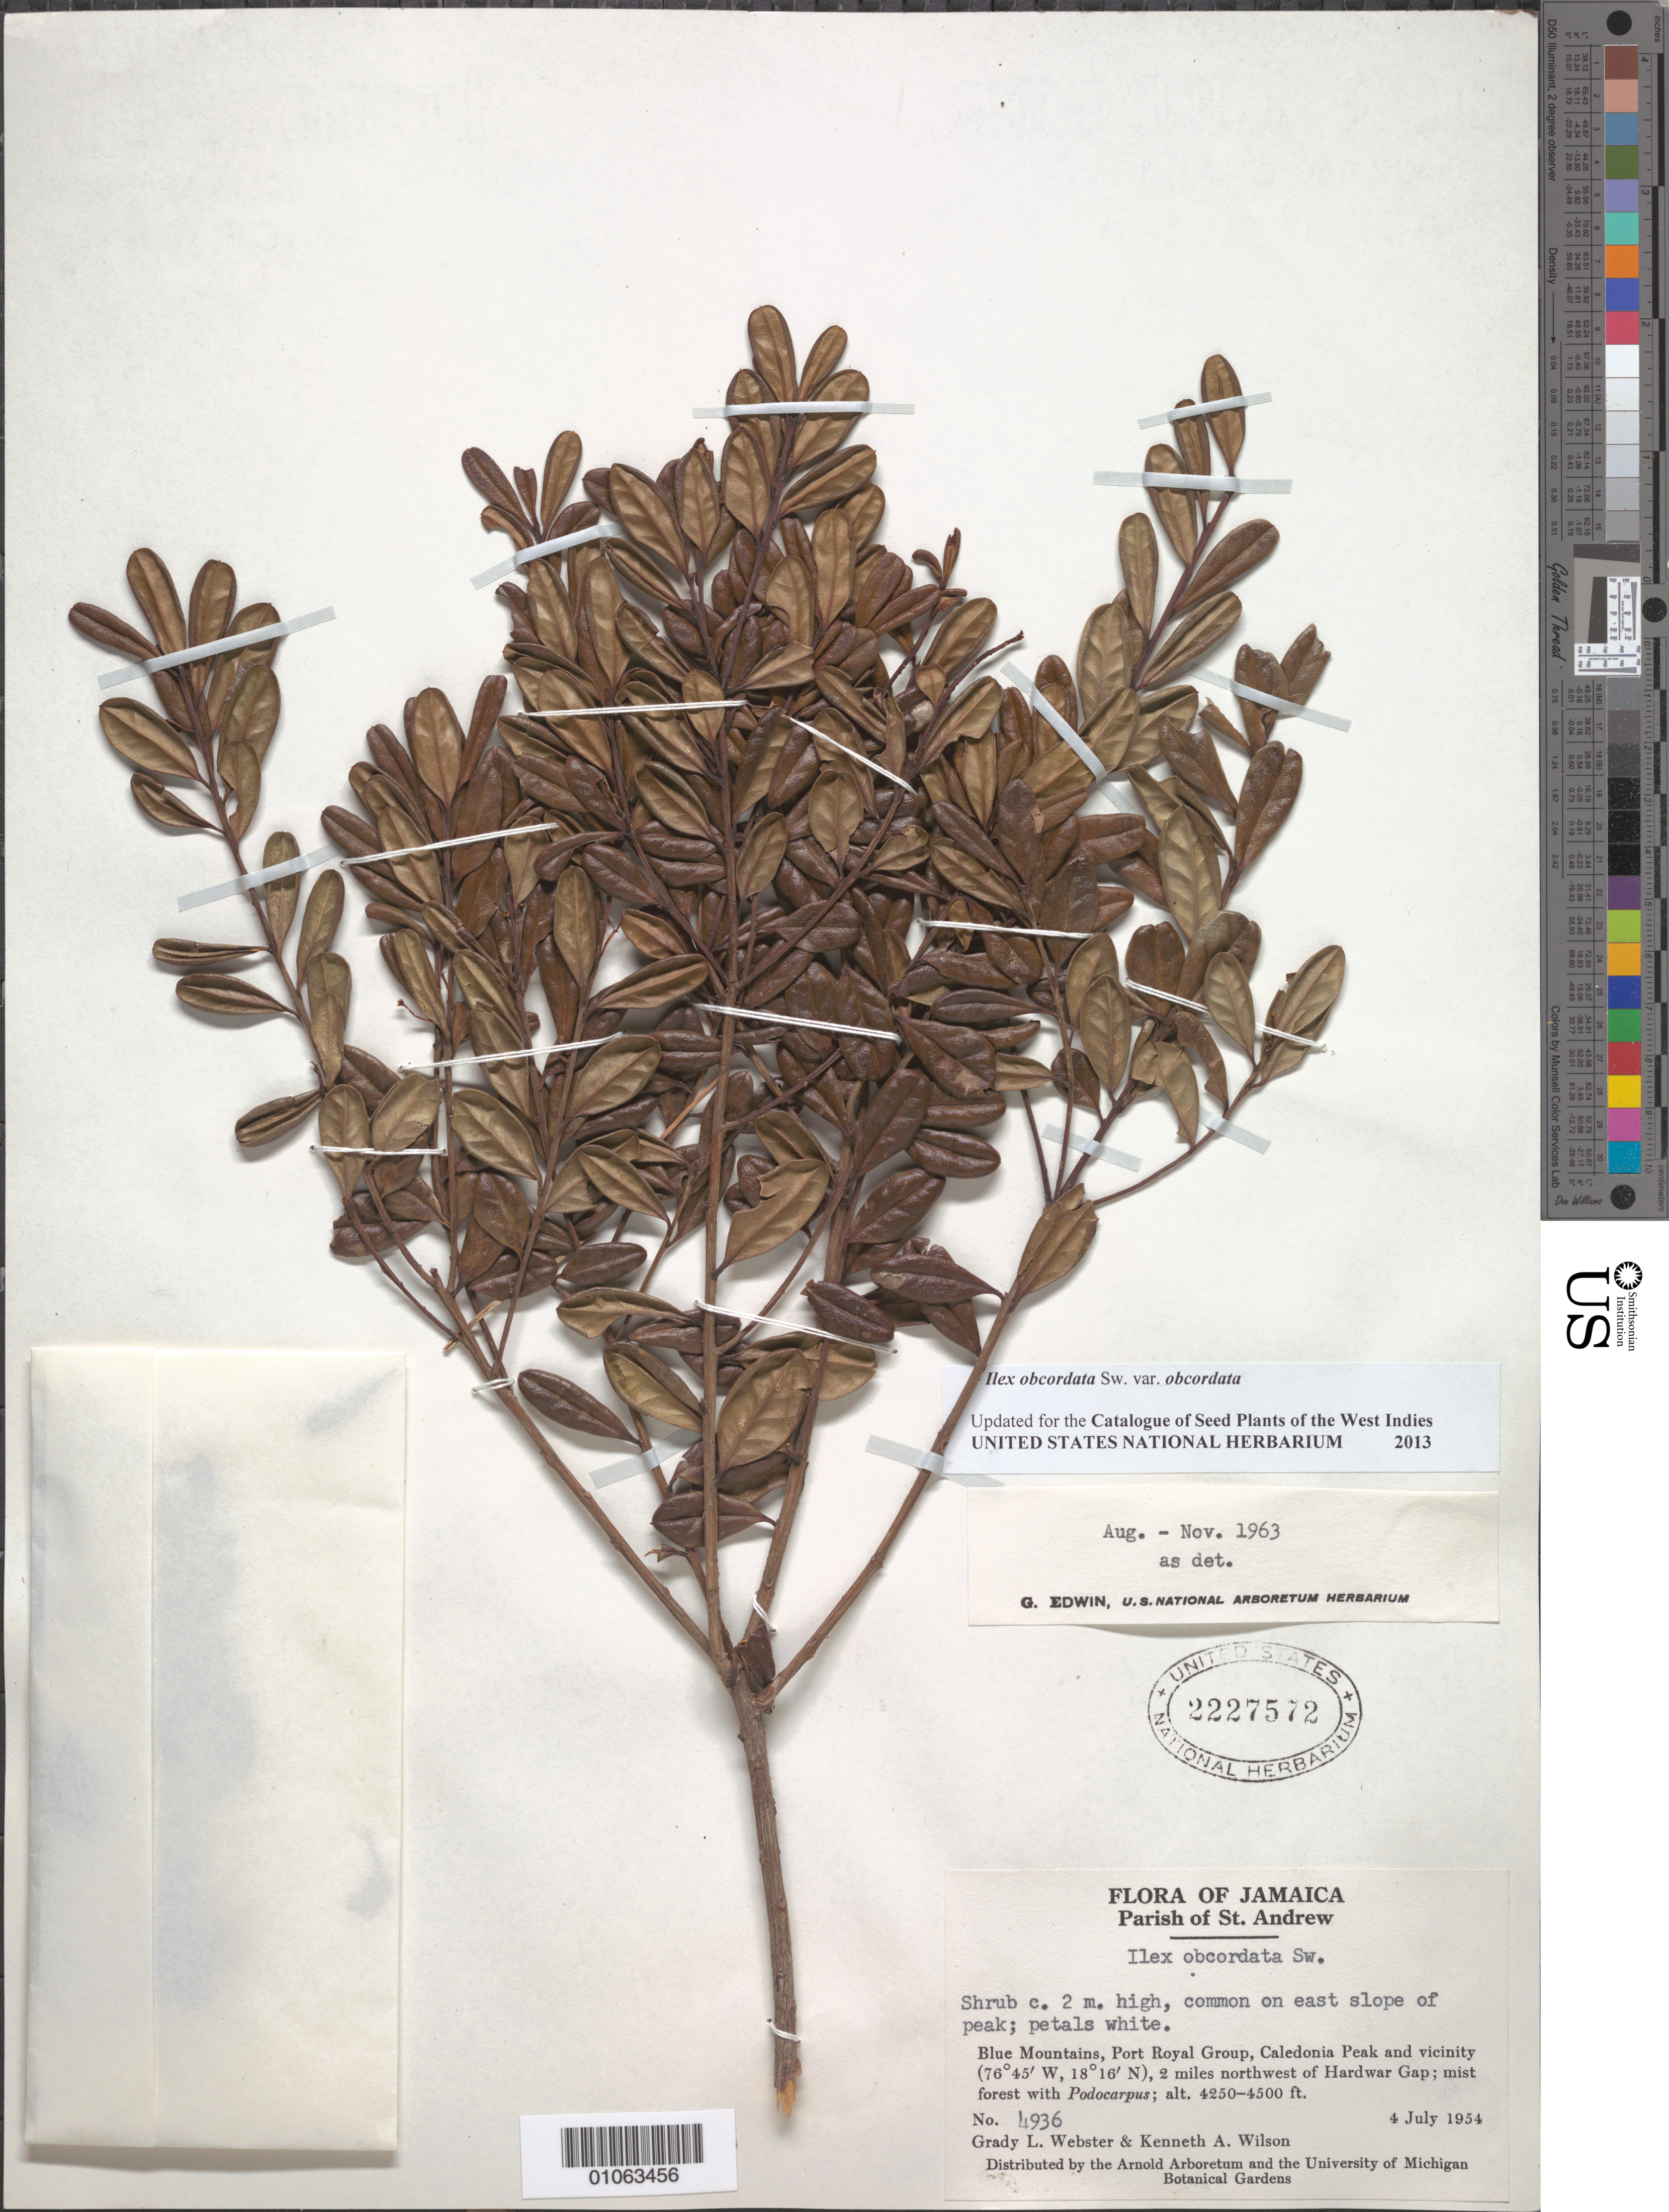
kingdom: Plantae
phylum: Tracheophyta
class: Magnoliopsida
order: Aquifoliales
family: Aquifoliaceae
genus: Ilex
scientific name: Ilex obcordata var. obcordata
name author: Sw.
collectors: G. L. Webster & K. A. Wilson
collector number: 4936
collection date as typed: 04 Jul 1954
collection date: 1954-07-04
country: Jamaica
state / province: Saint Andrew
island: Jamaica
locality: Blue Mountain, Port royal group, Caledonia peak and vicinity, 2 miles N.W. of Hardwar Gap, mist forest.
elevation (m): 1295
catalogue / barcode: US 2227572